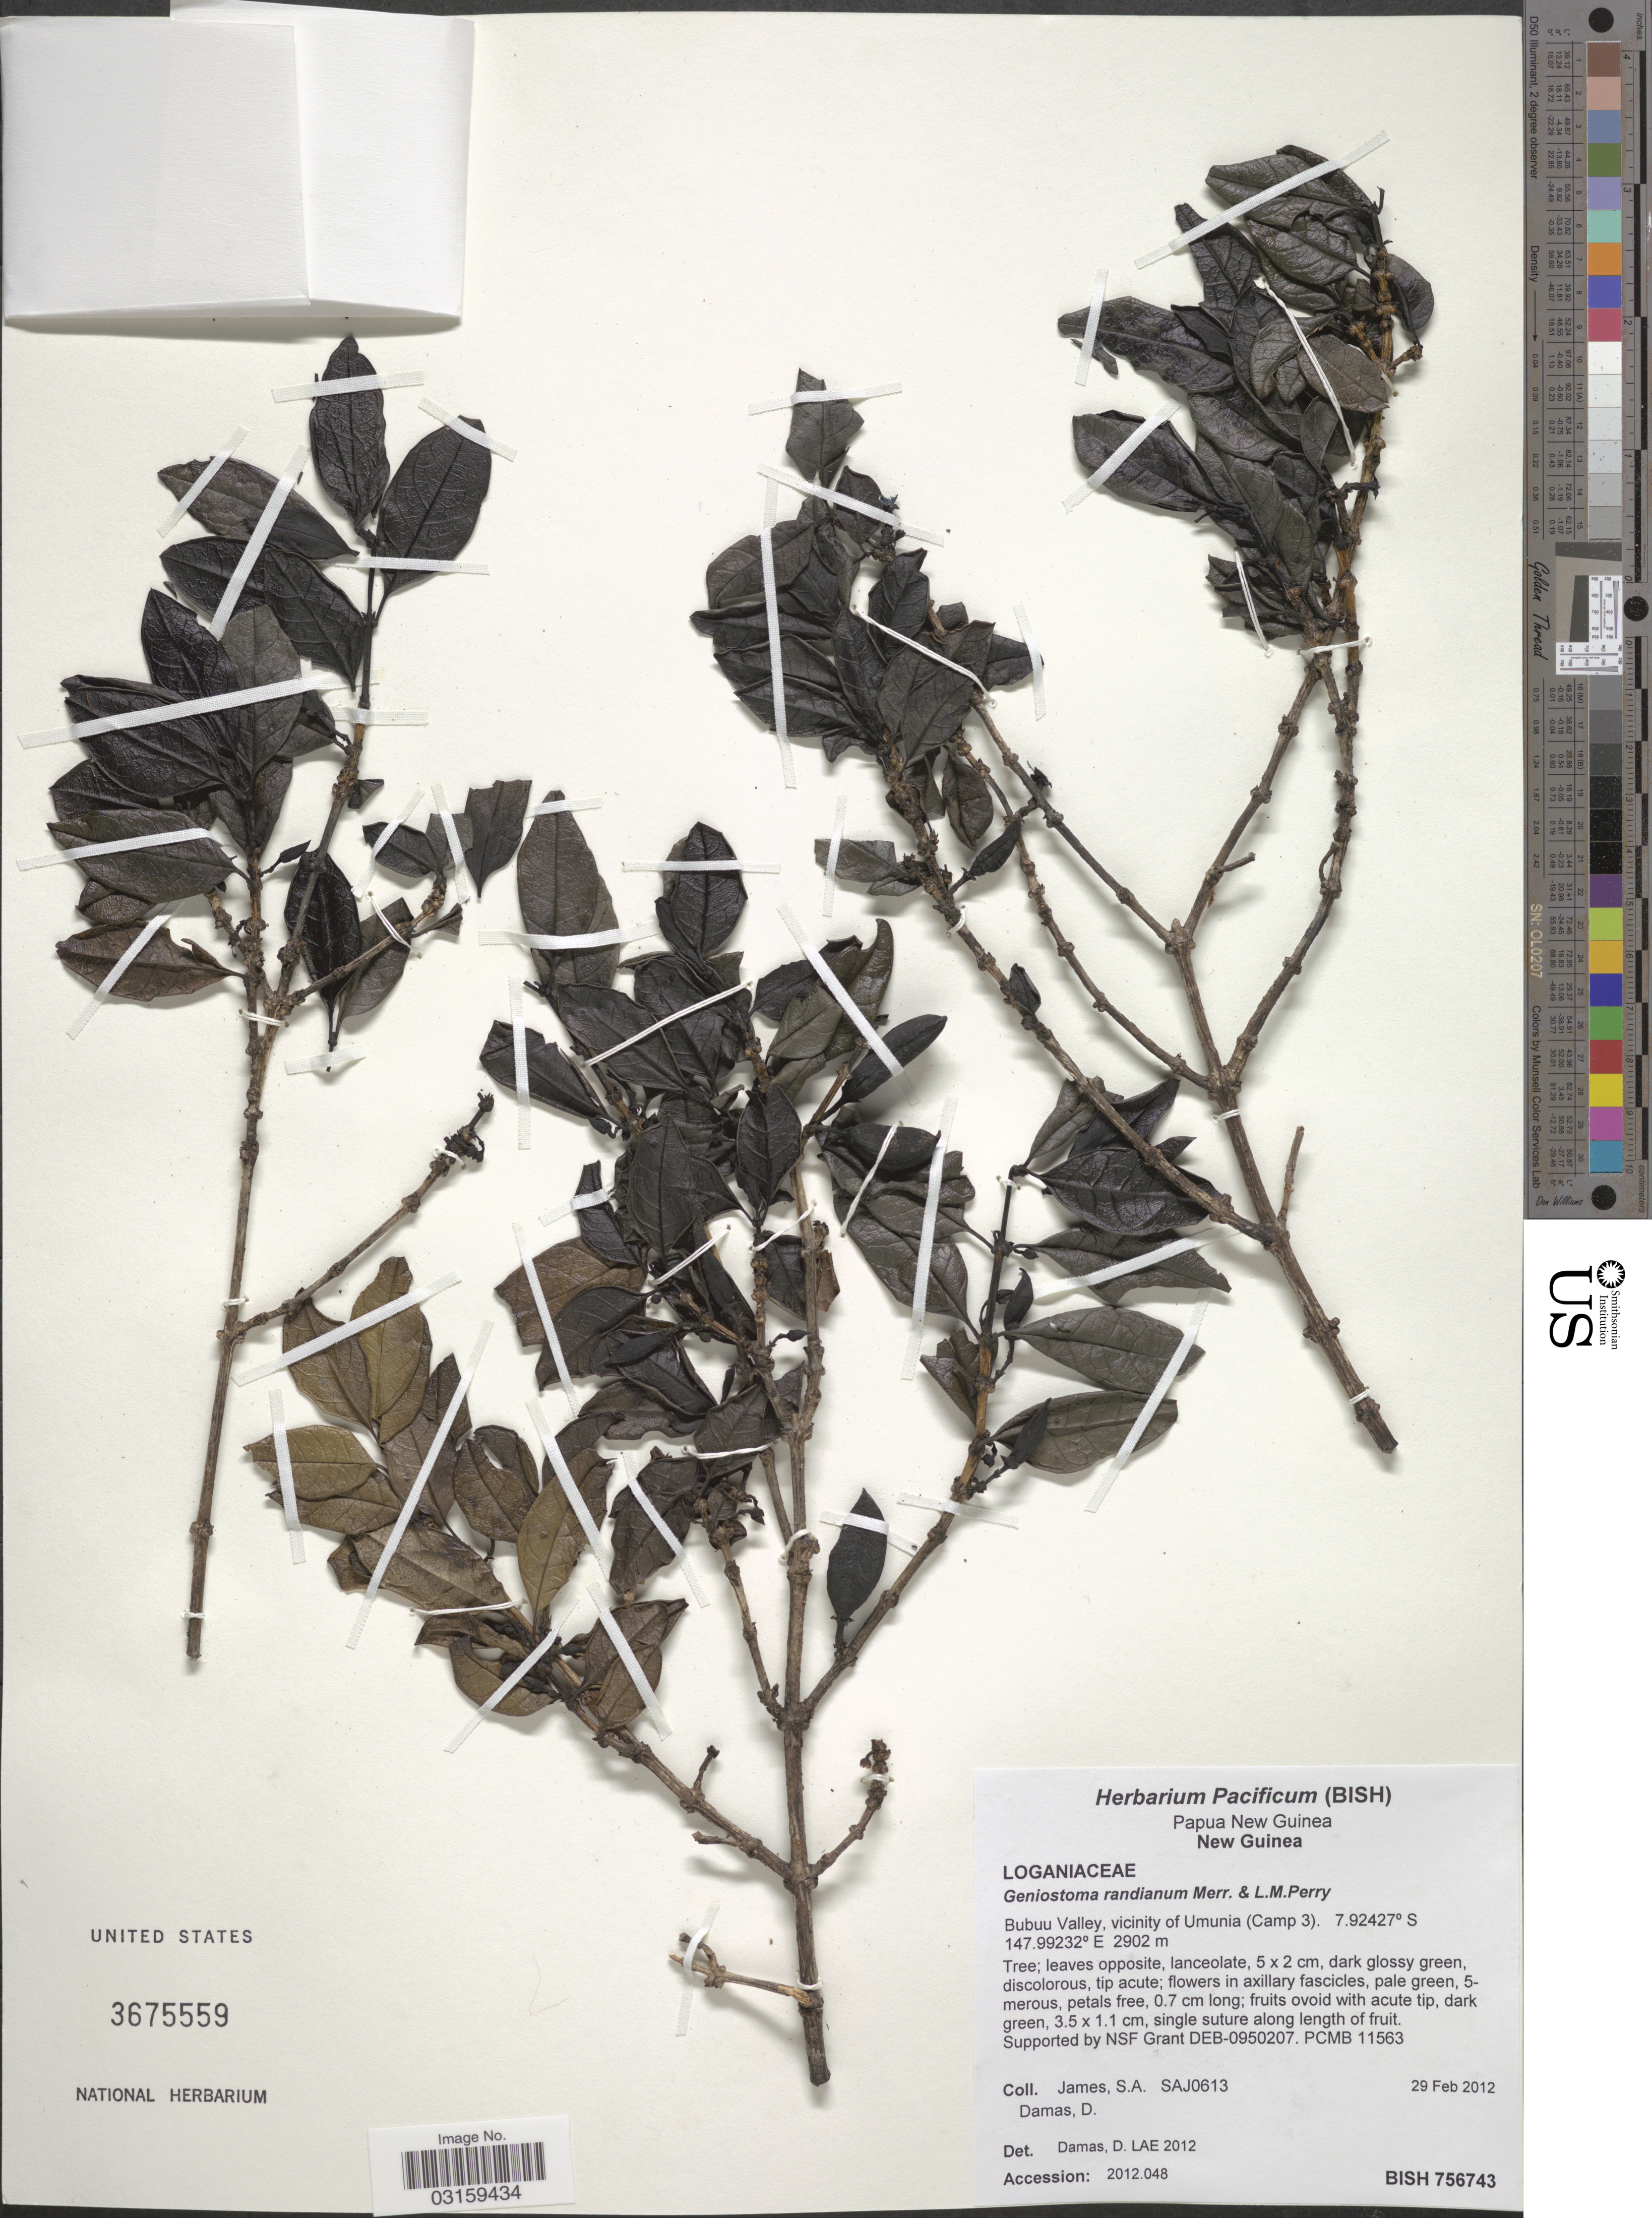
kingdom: Plantae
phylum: Tracheophyta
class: Magnoliopsida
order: Gentianales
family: Loganiaceae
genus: Geniostoma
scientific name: Geniostoma randianum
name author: Merr. & L.M. Perry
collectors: S. James & D. Damas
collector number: SAJ0613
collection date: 2012-02-29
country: Papua New Guinea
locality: New Guinea. Bubuu Valley, vicinity of Umunia (Camp 3).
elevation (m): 2902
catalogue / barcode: US 3675559